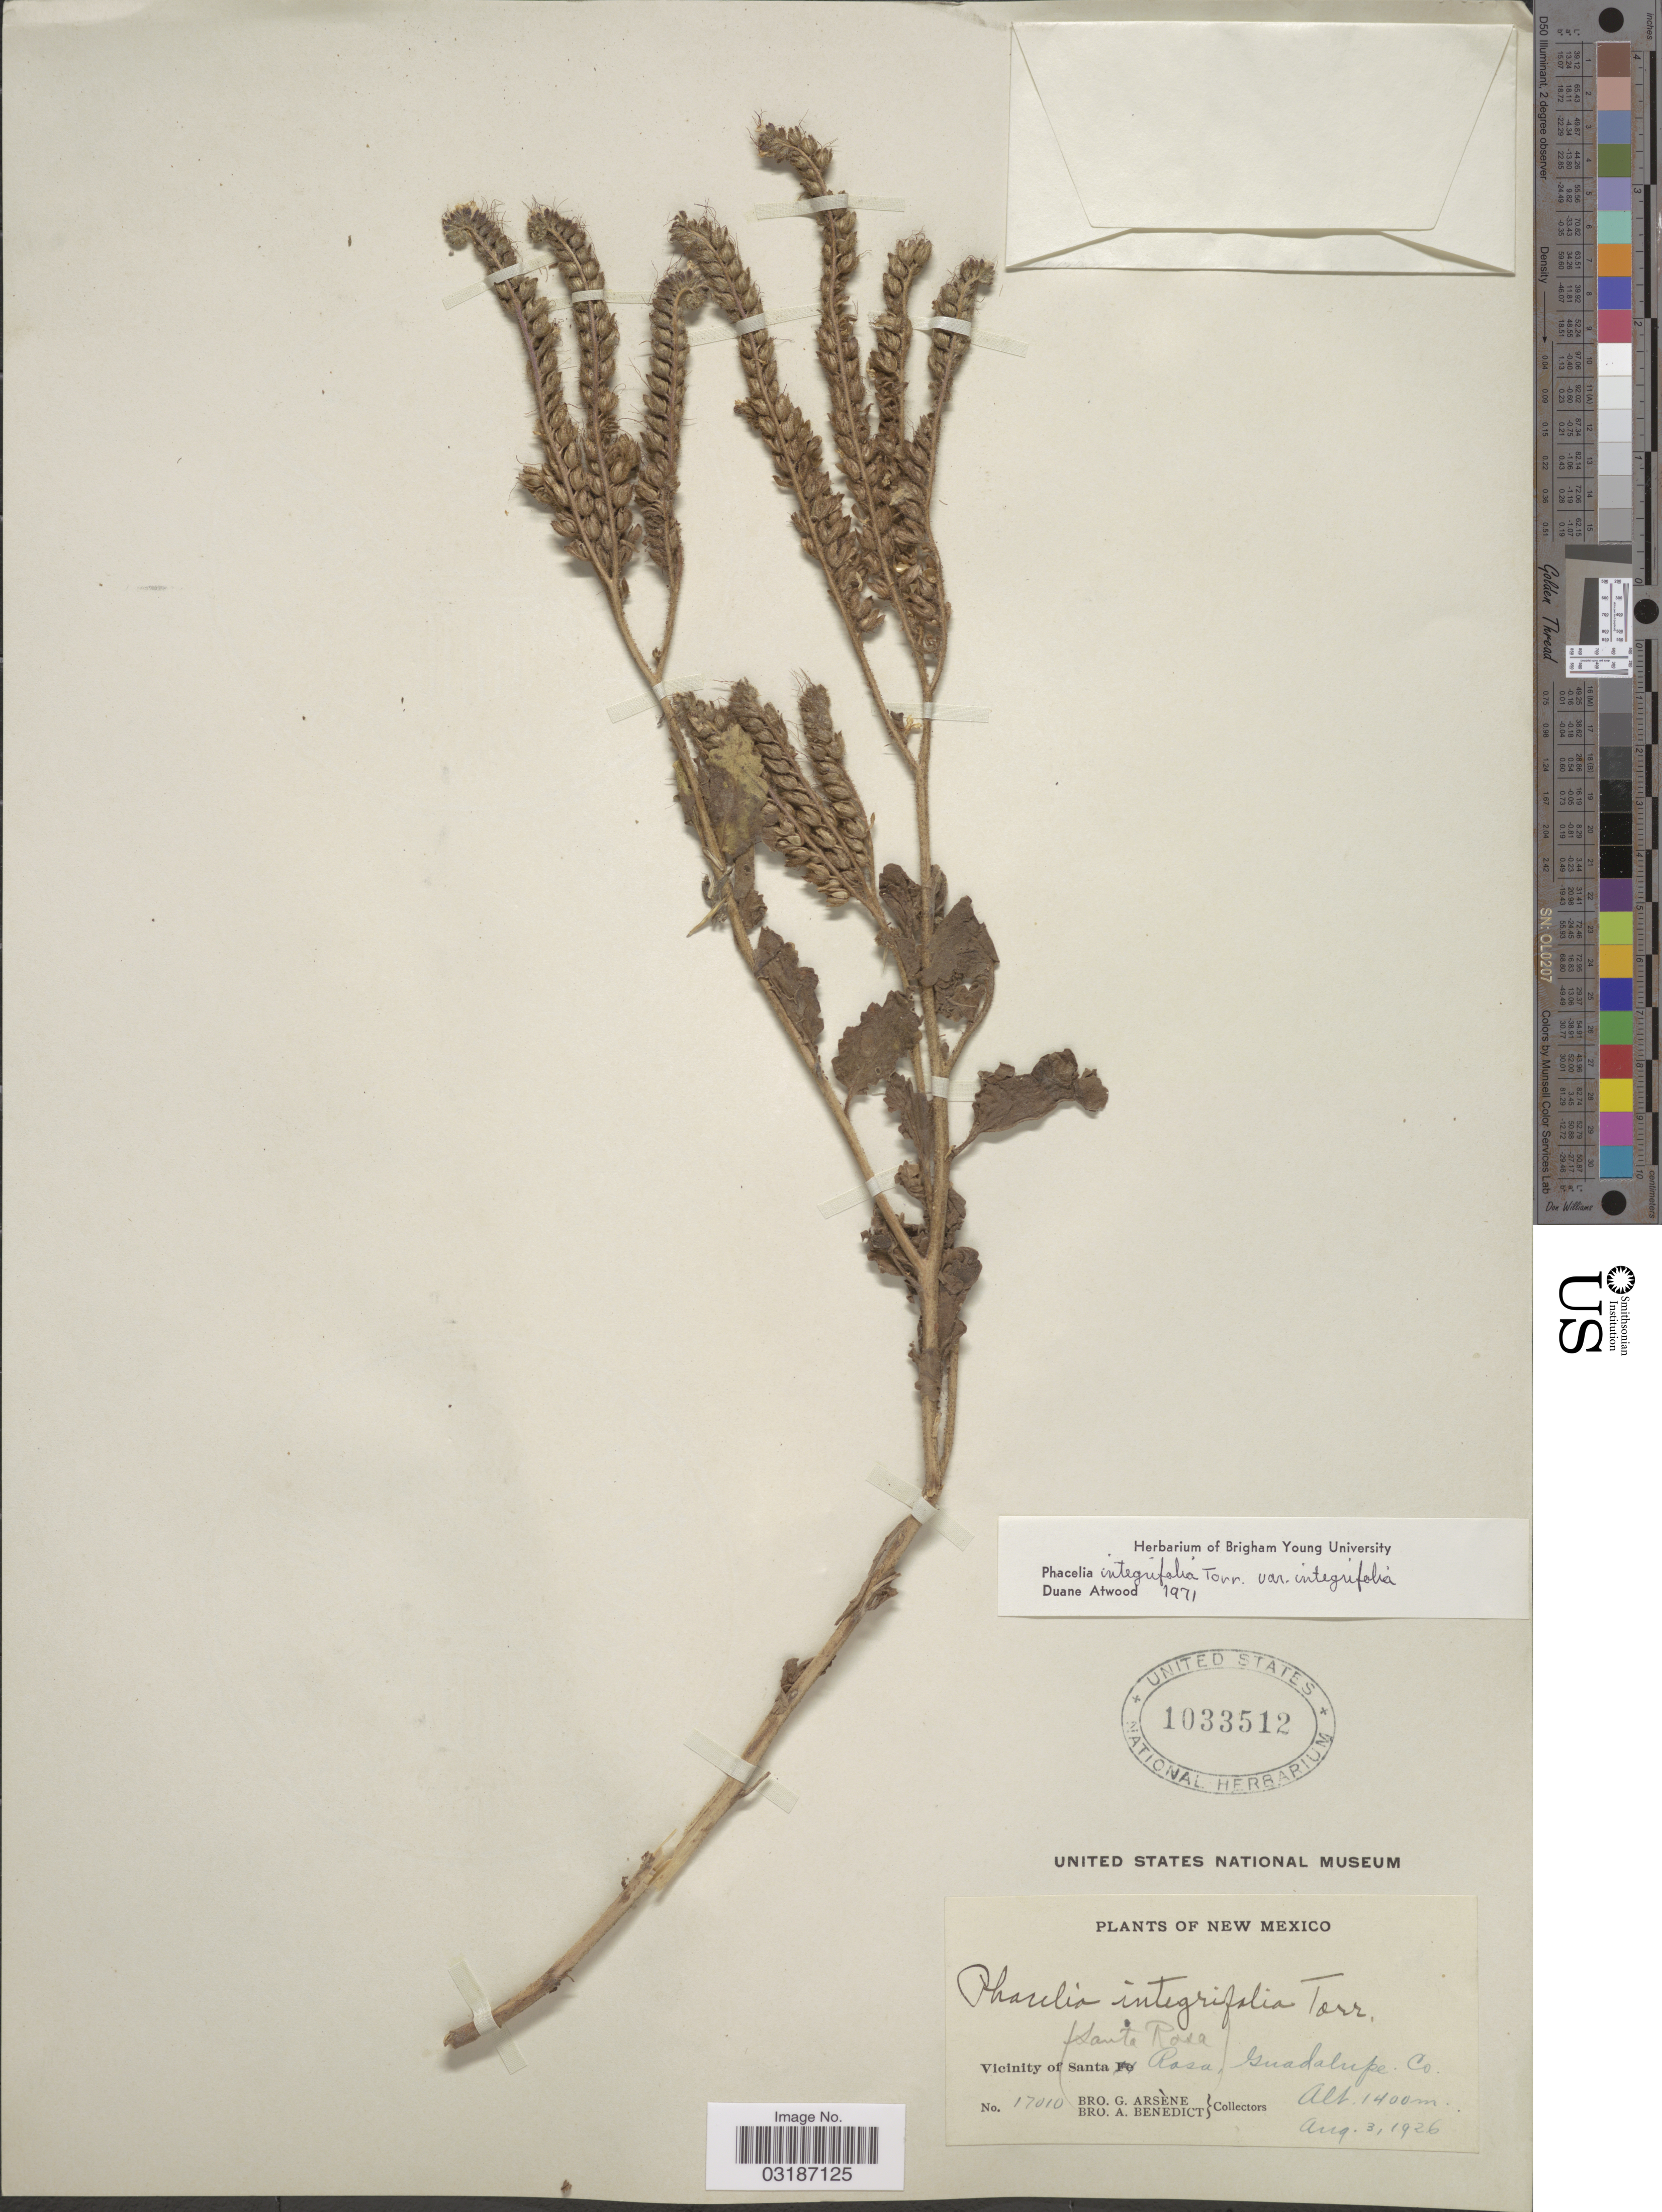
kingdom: Plantae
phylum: Tracheophyta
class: Magnoliopsida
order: Boraginales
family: Hydrophyllaceae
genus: Phacelia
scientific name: Phacelia integrifolia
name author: Torr.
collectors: Bro. G. Arsène & Bro. A. Benedict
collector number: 17010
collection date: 1926-08-03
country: United States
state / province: New Mexico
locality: Vicinity of Santa Rosa, Guadalupe Co.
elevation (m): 1400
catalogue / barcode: US 1033512